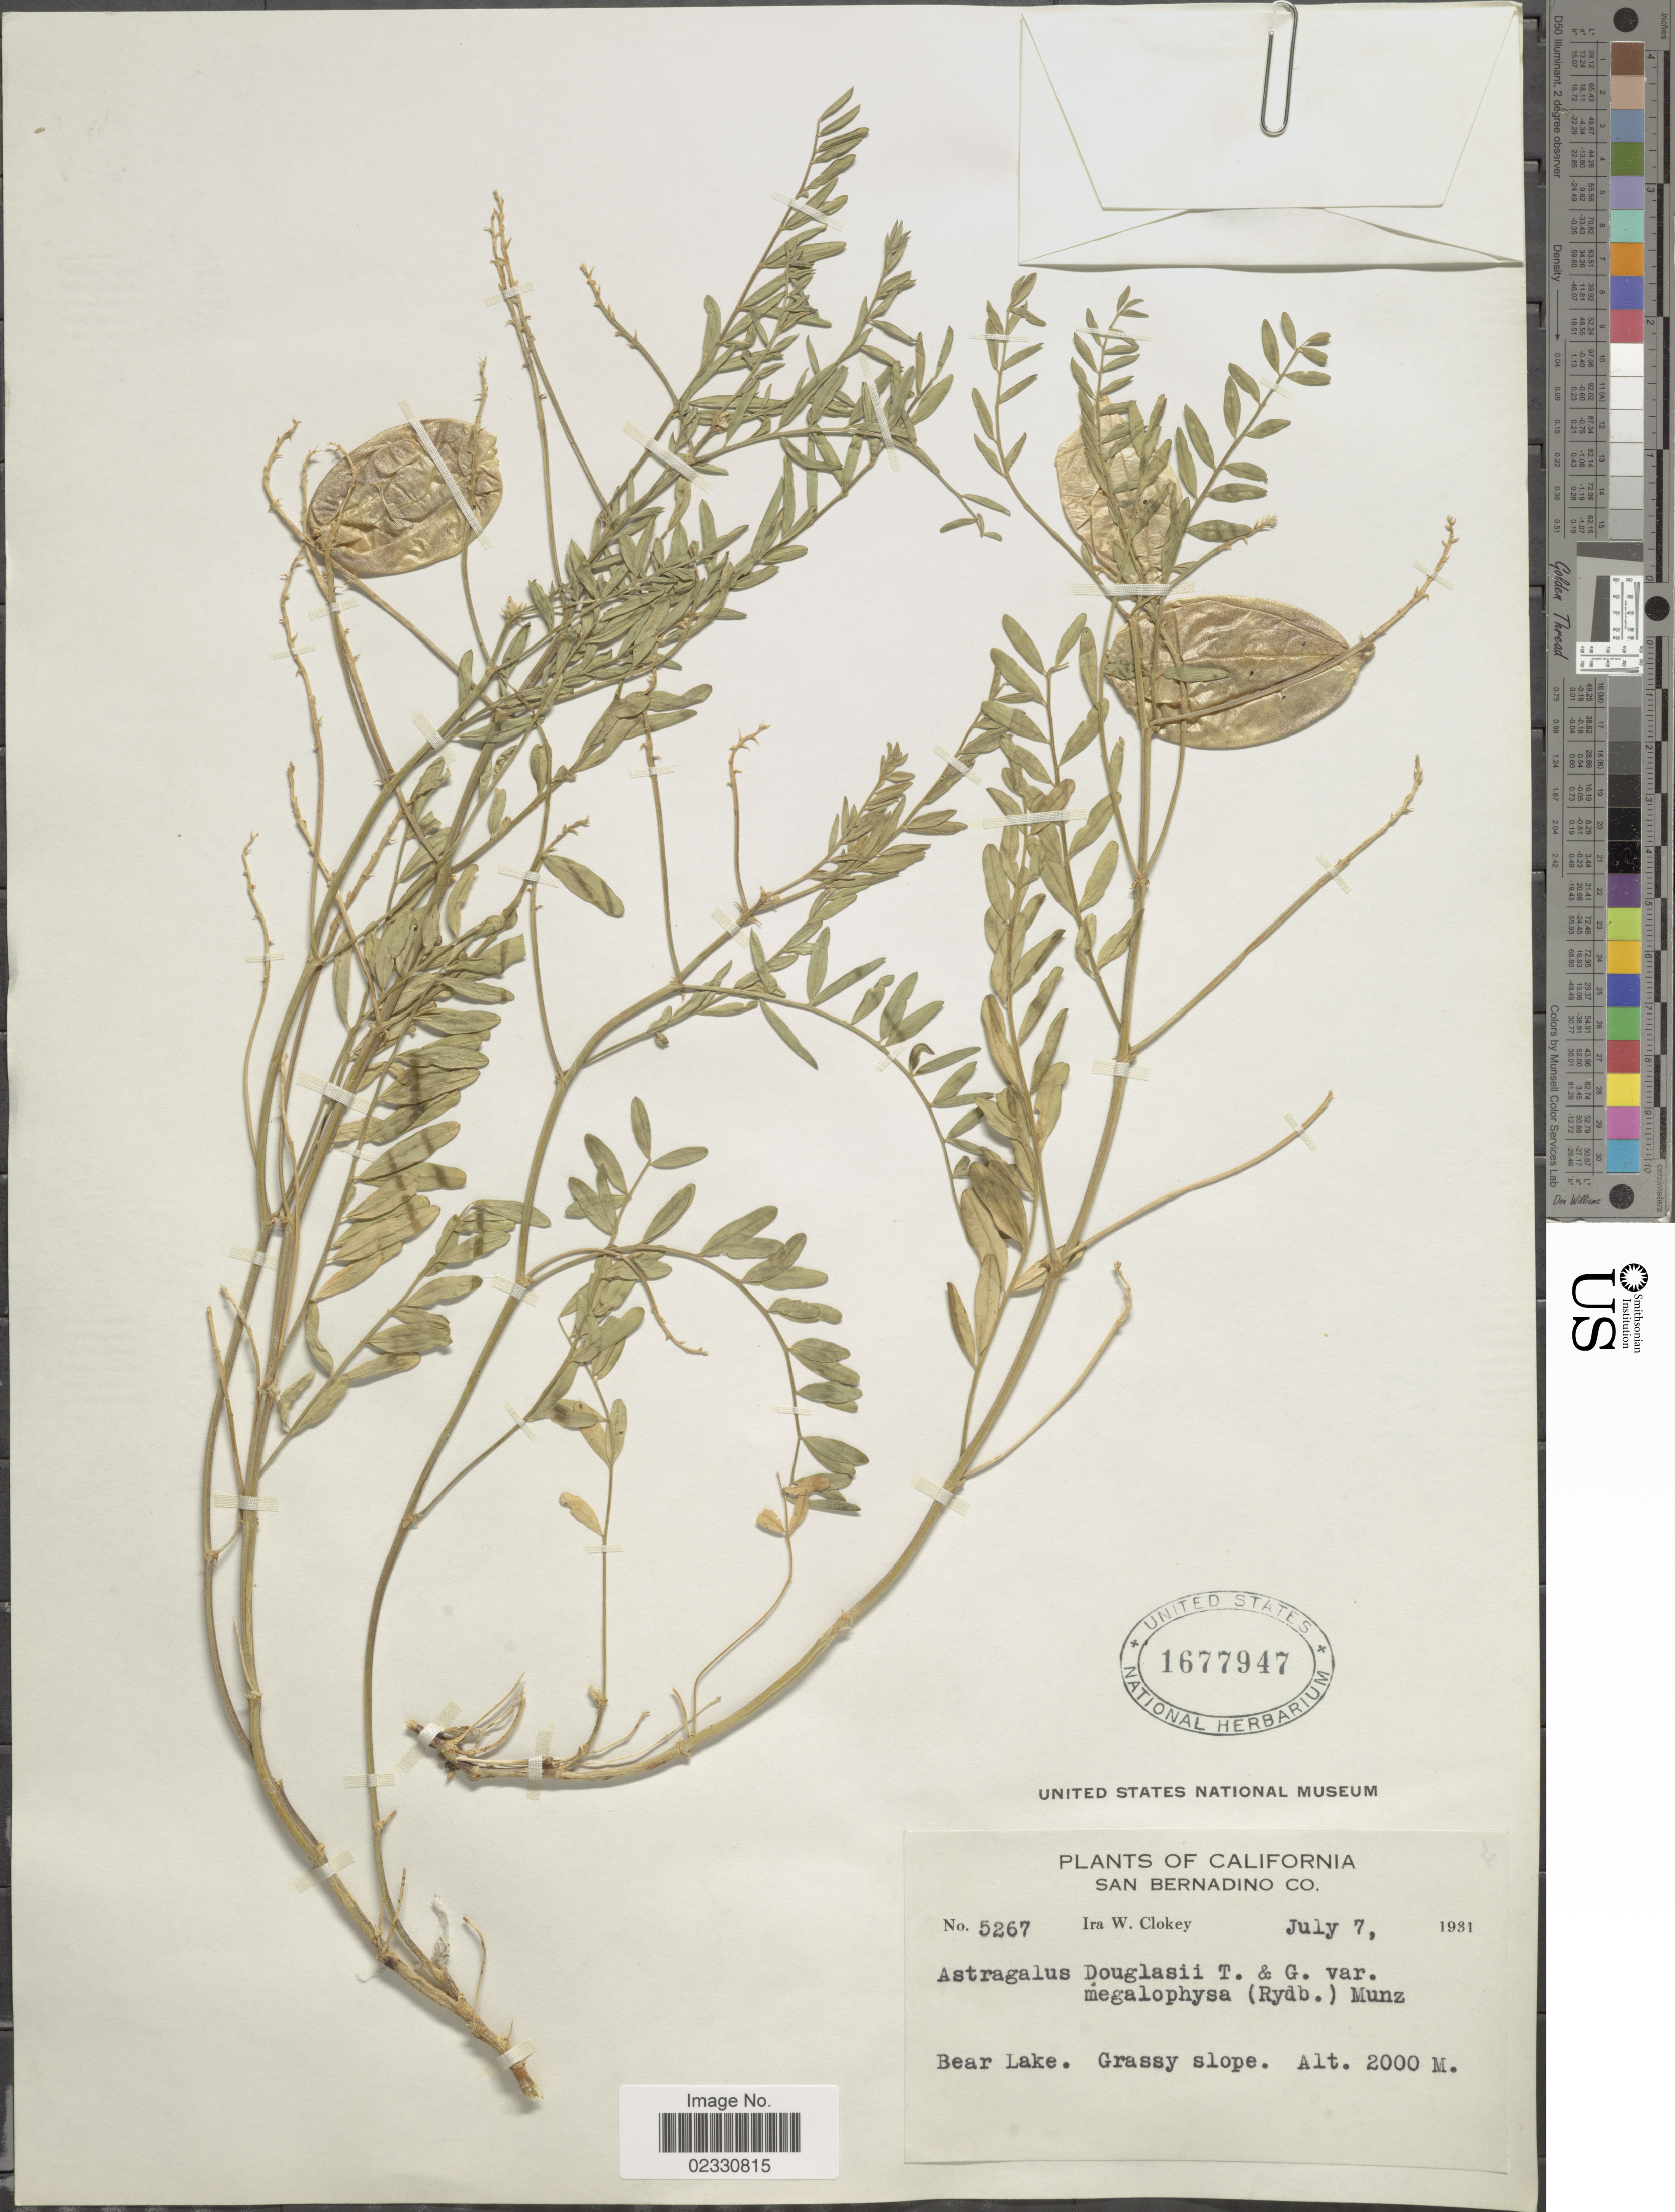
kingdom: Plantae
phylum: Tracheophyta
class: Magnoliopsida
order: Fabales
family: Fabaceae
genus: Astragalus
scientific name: Astragalus douglasii var. megalophysa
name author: (Rydb.) Munz & McBurney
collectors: I. W. Clokey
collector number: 5267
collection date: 1931-07-07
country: United States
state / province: California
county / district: San Bernardino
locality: San Bernardino Co., Bear Lake, Grassy slope.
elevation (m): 2000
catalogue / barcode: US 1677947